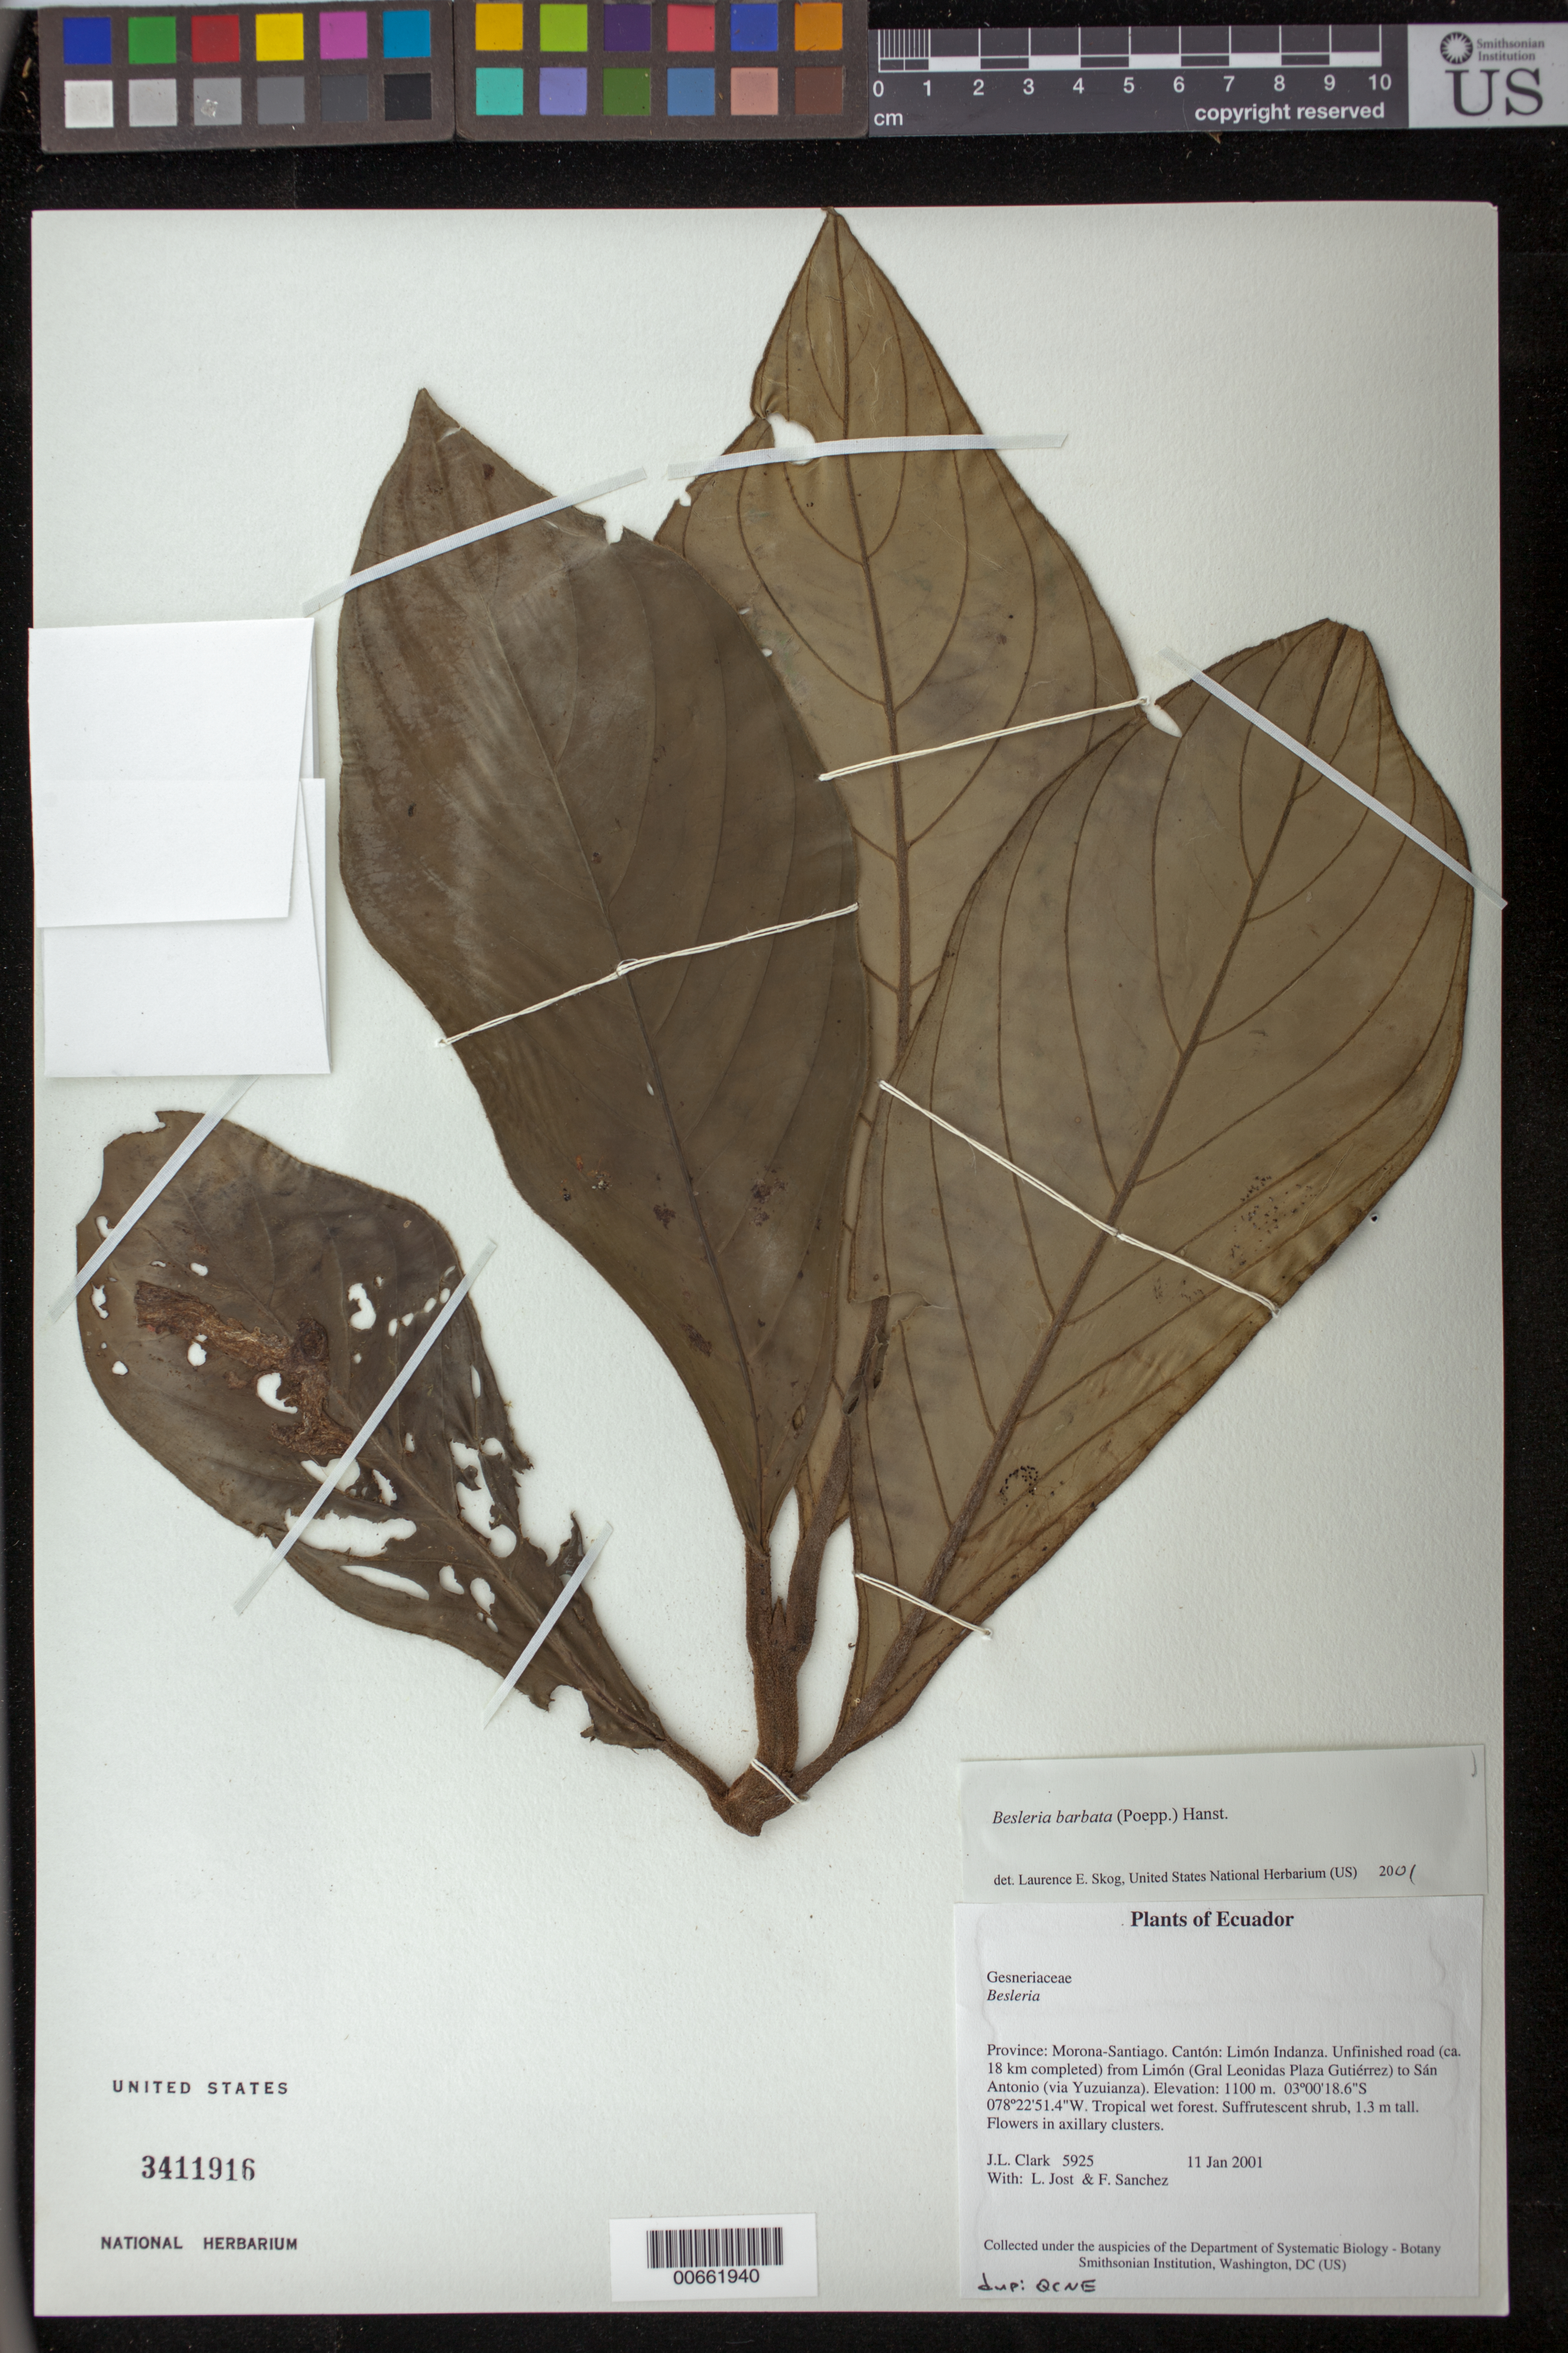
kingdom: Plantae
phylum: Tracheophyta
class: Magnoliopsida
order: Lamiales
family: Gesneriaceae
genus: Besleria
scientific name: Besleria barbata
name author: (Poepp.) Hanst.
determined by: Skog, Laurence E.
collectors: J. L. Clark, L. Jost & F. Sanchez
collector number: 5925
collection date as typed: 11 Jan 2001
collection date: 2001-01-11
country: Ecuador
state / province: Morona-Santiago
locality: Cantón: Limón Indanza. Unfinished road (ca. 18 km completed) from Limón (Gral Leonidas Plaza Gutiérrez) to Sán Antonio (via Yuzuianza).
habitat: Tropical wet forest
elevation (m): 1100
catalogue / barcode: US 3411916